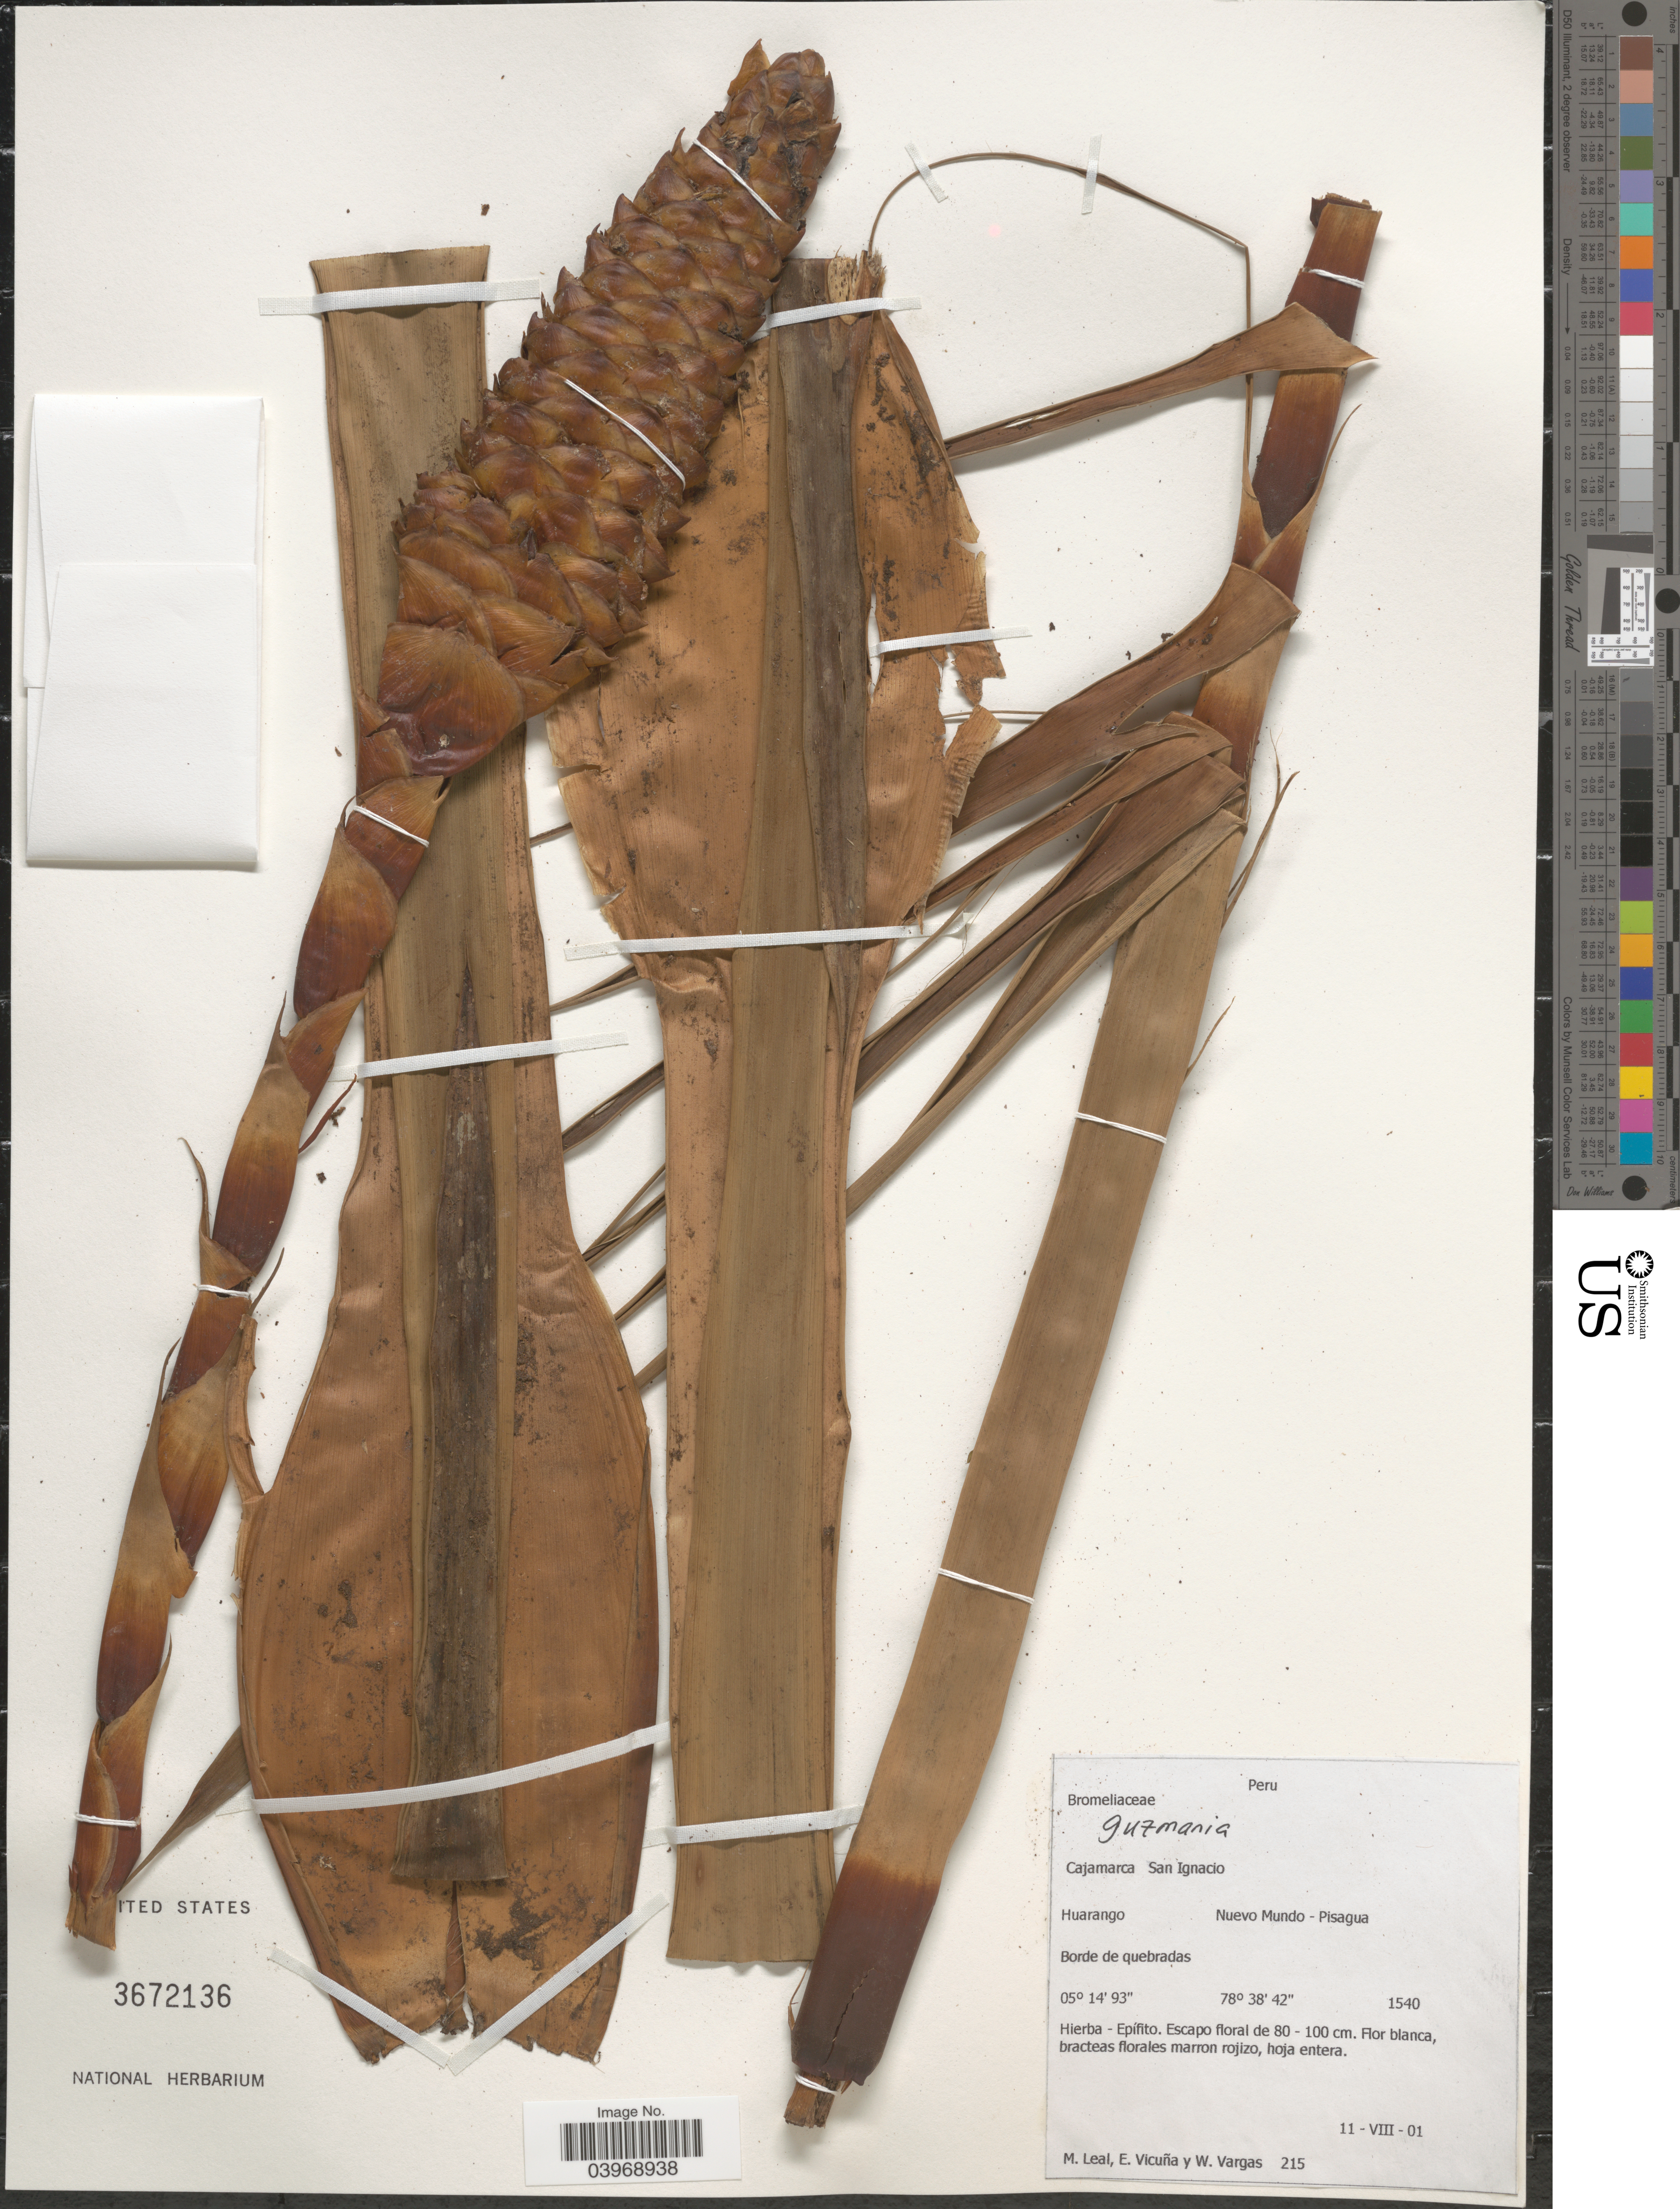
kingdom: Plantae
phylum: Tracheophyta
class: Liliopsida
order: Poales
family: Bromeliaceae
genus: Guzmania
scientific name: Guzmania sp.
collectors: M. E. Leal, E. Vicuña & W. Vargas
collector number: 215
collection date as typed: Transcribed d/m/y: 11/8/1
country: Peru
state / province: Cajamarca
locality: San Ignacio. Huarango. Nuevo Mundo - Pisagua.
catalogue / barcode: US 3672136